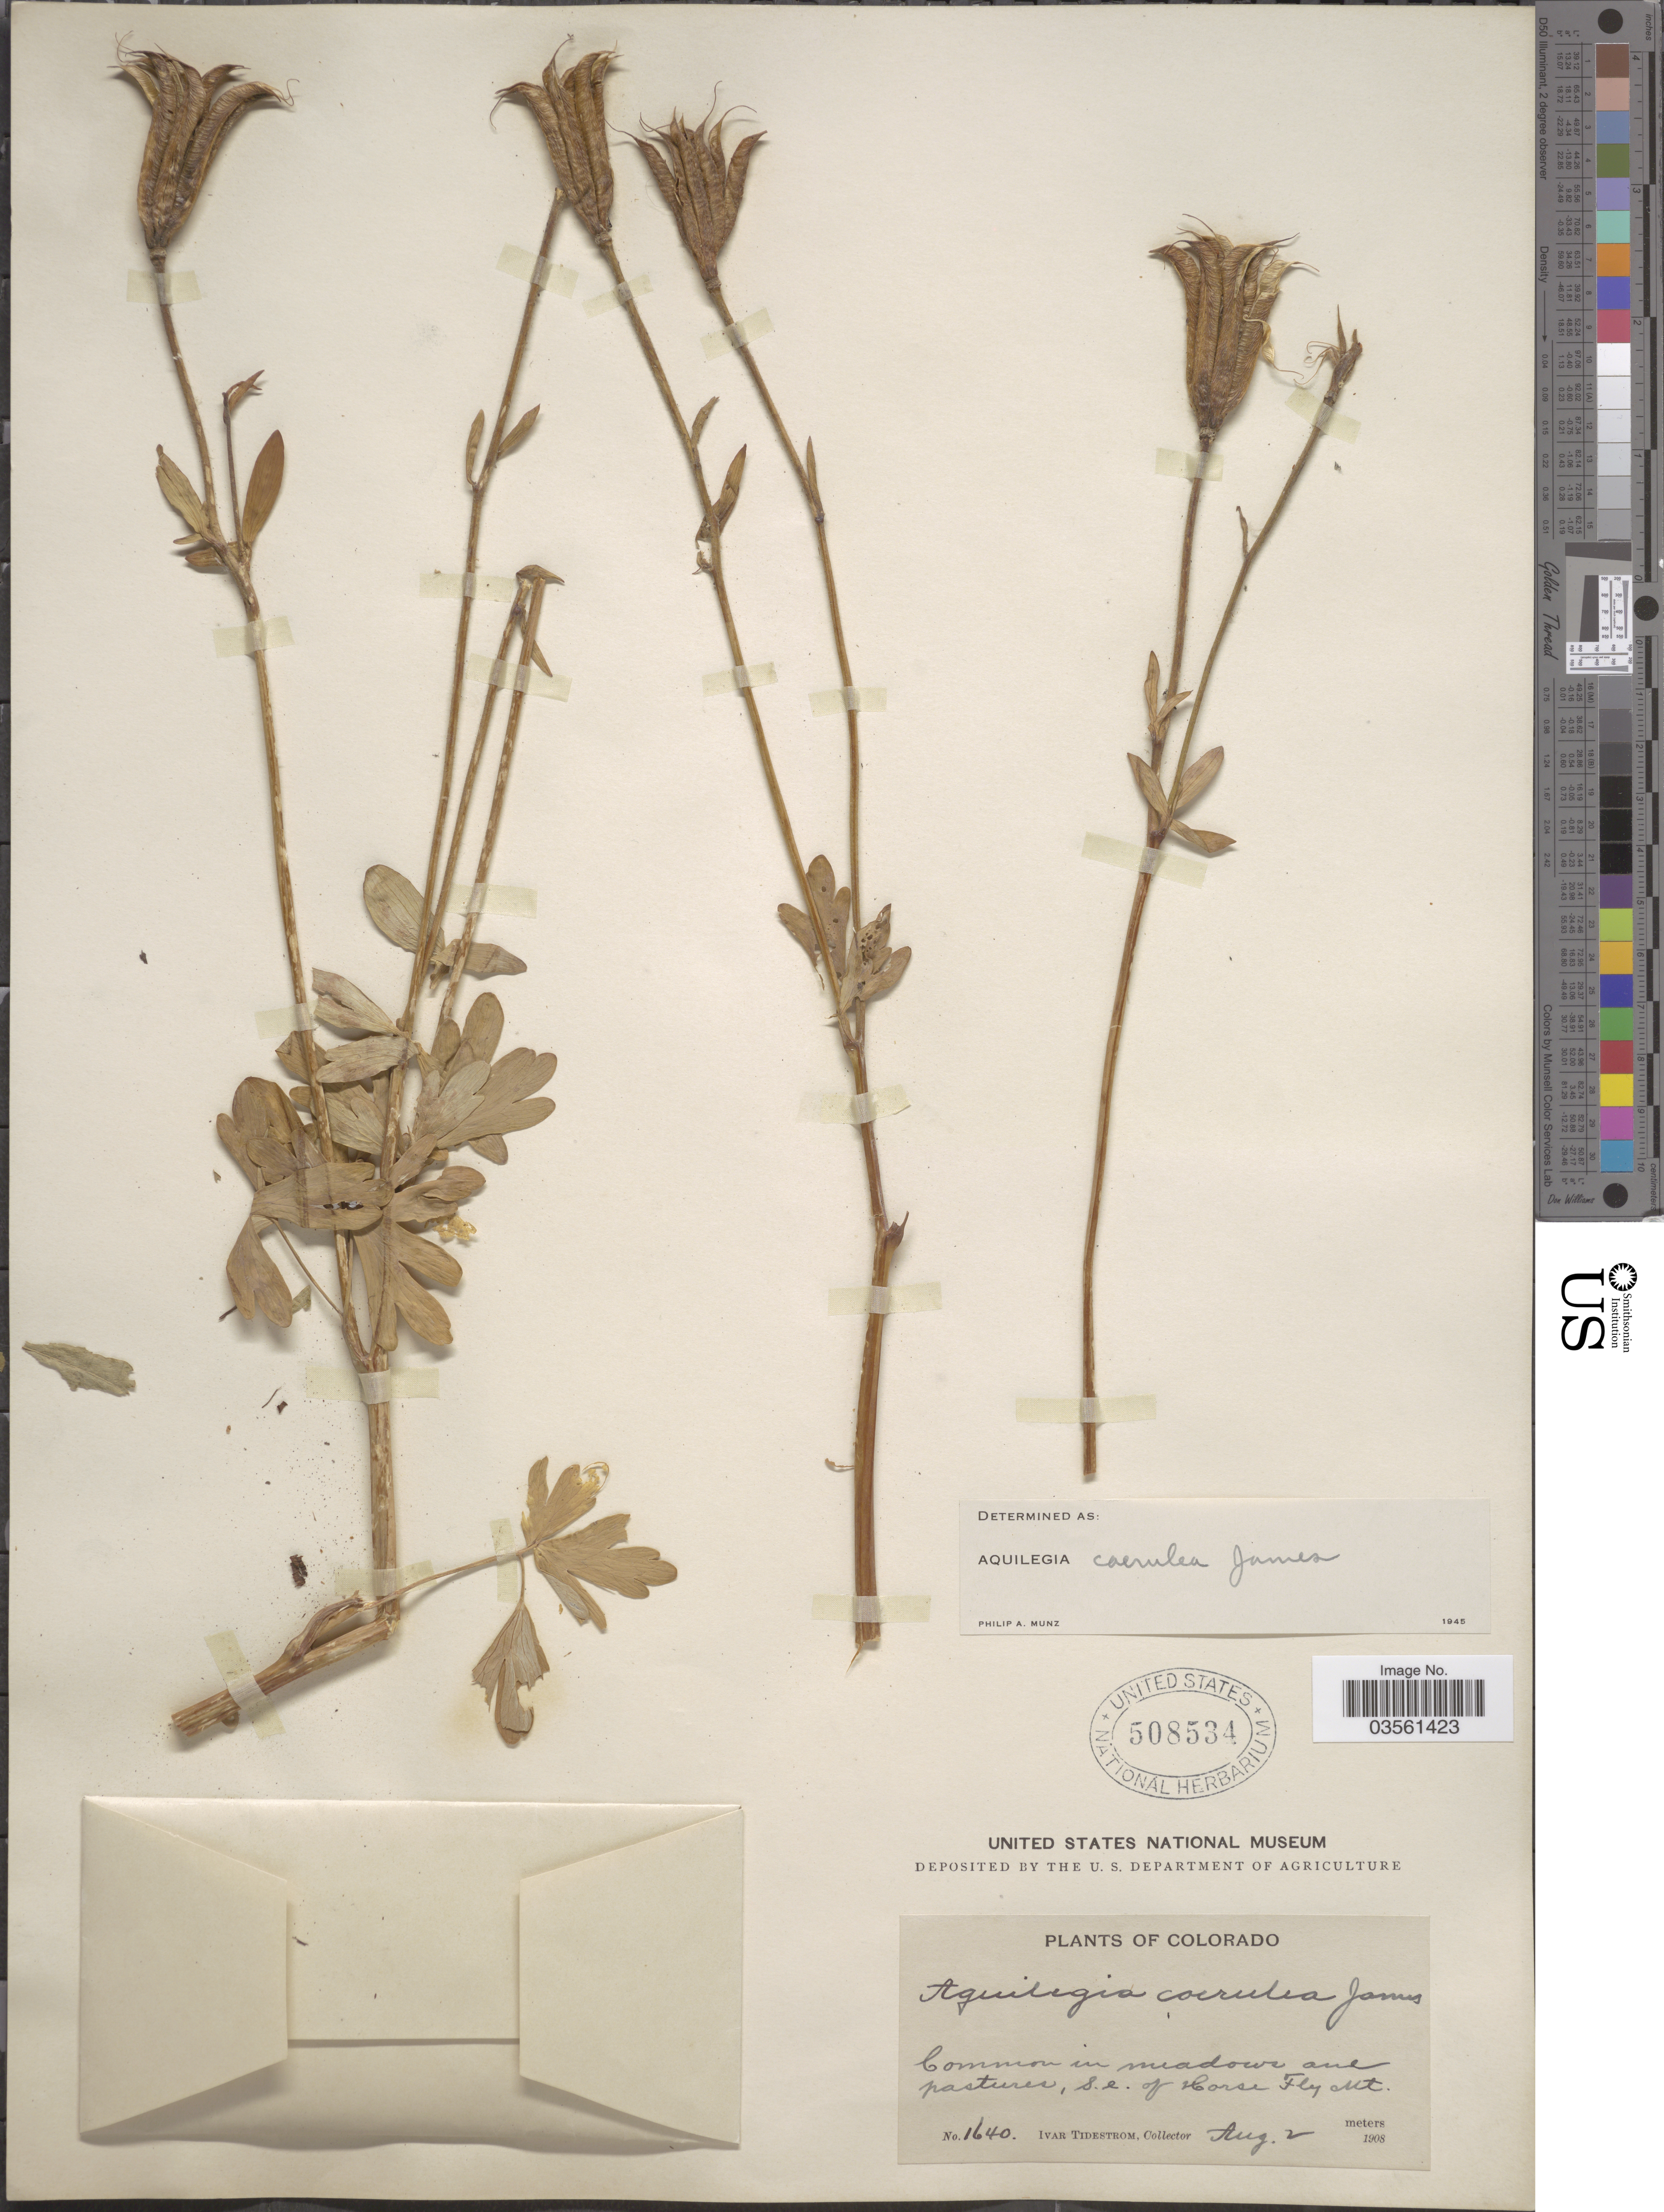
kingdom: Plantae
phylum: Tracheophyta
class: Magnoliopsida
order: Ranunculales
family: Ranunculaceae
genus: Aquilegia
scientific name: Aquilegia coerulea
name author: E. James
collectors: I. F. Tidestrom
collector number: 1640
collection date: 1908-08-02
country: United States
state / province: Colorado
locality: S. e. of Horse Fly Mt.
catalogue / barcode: US 508534